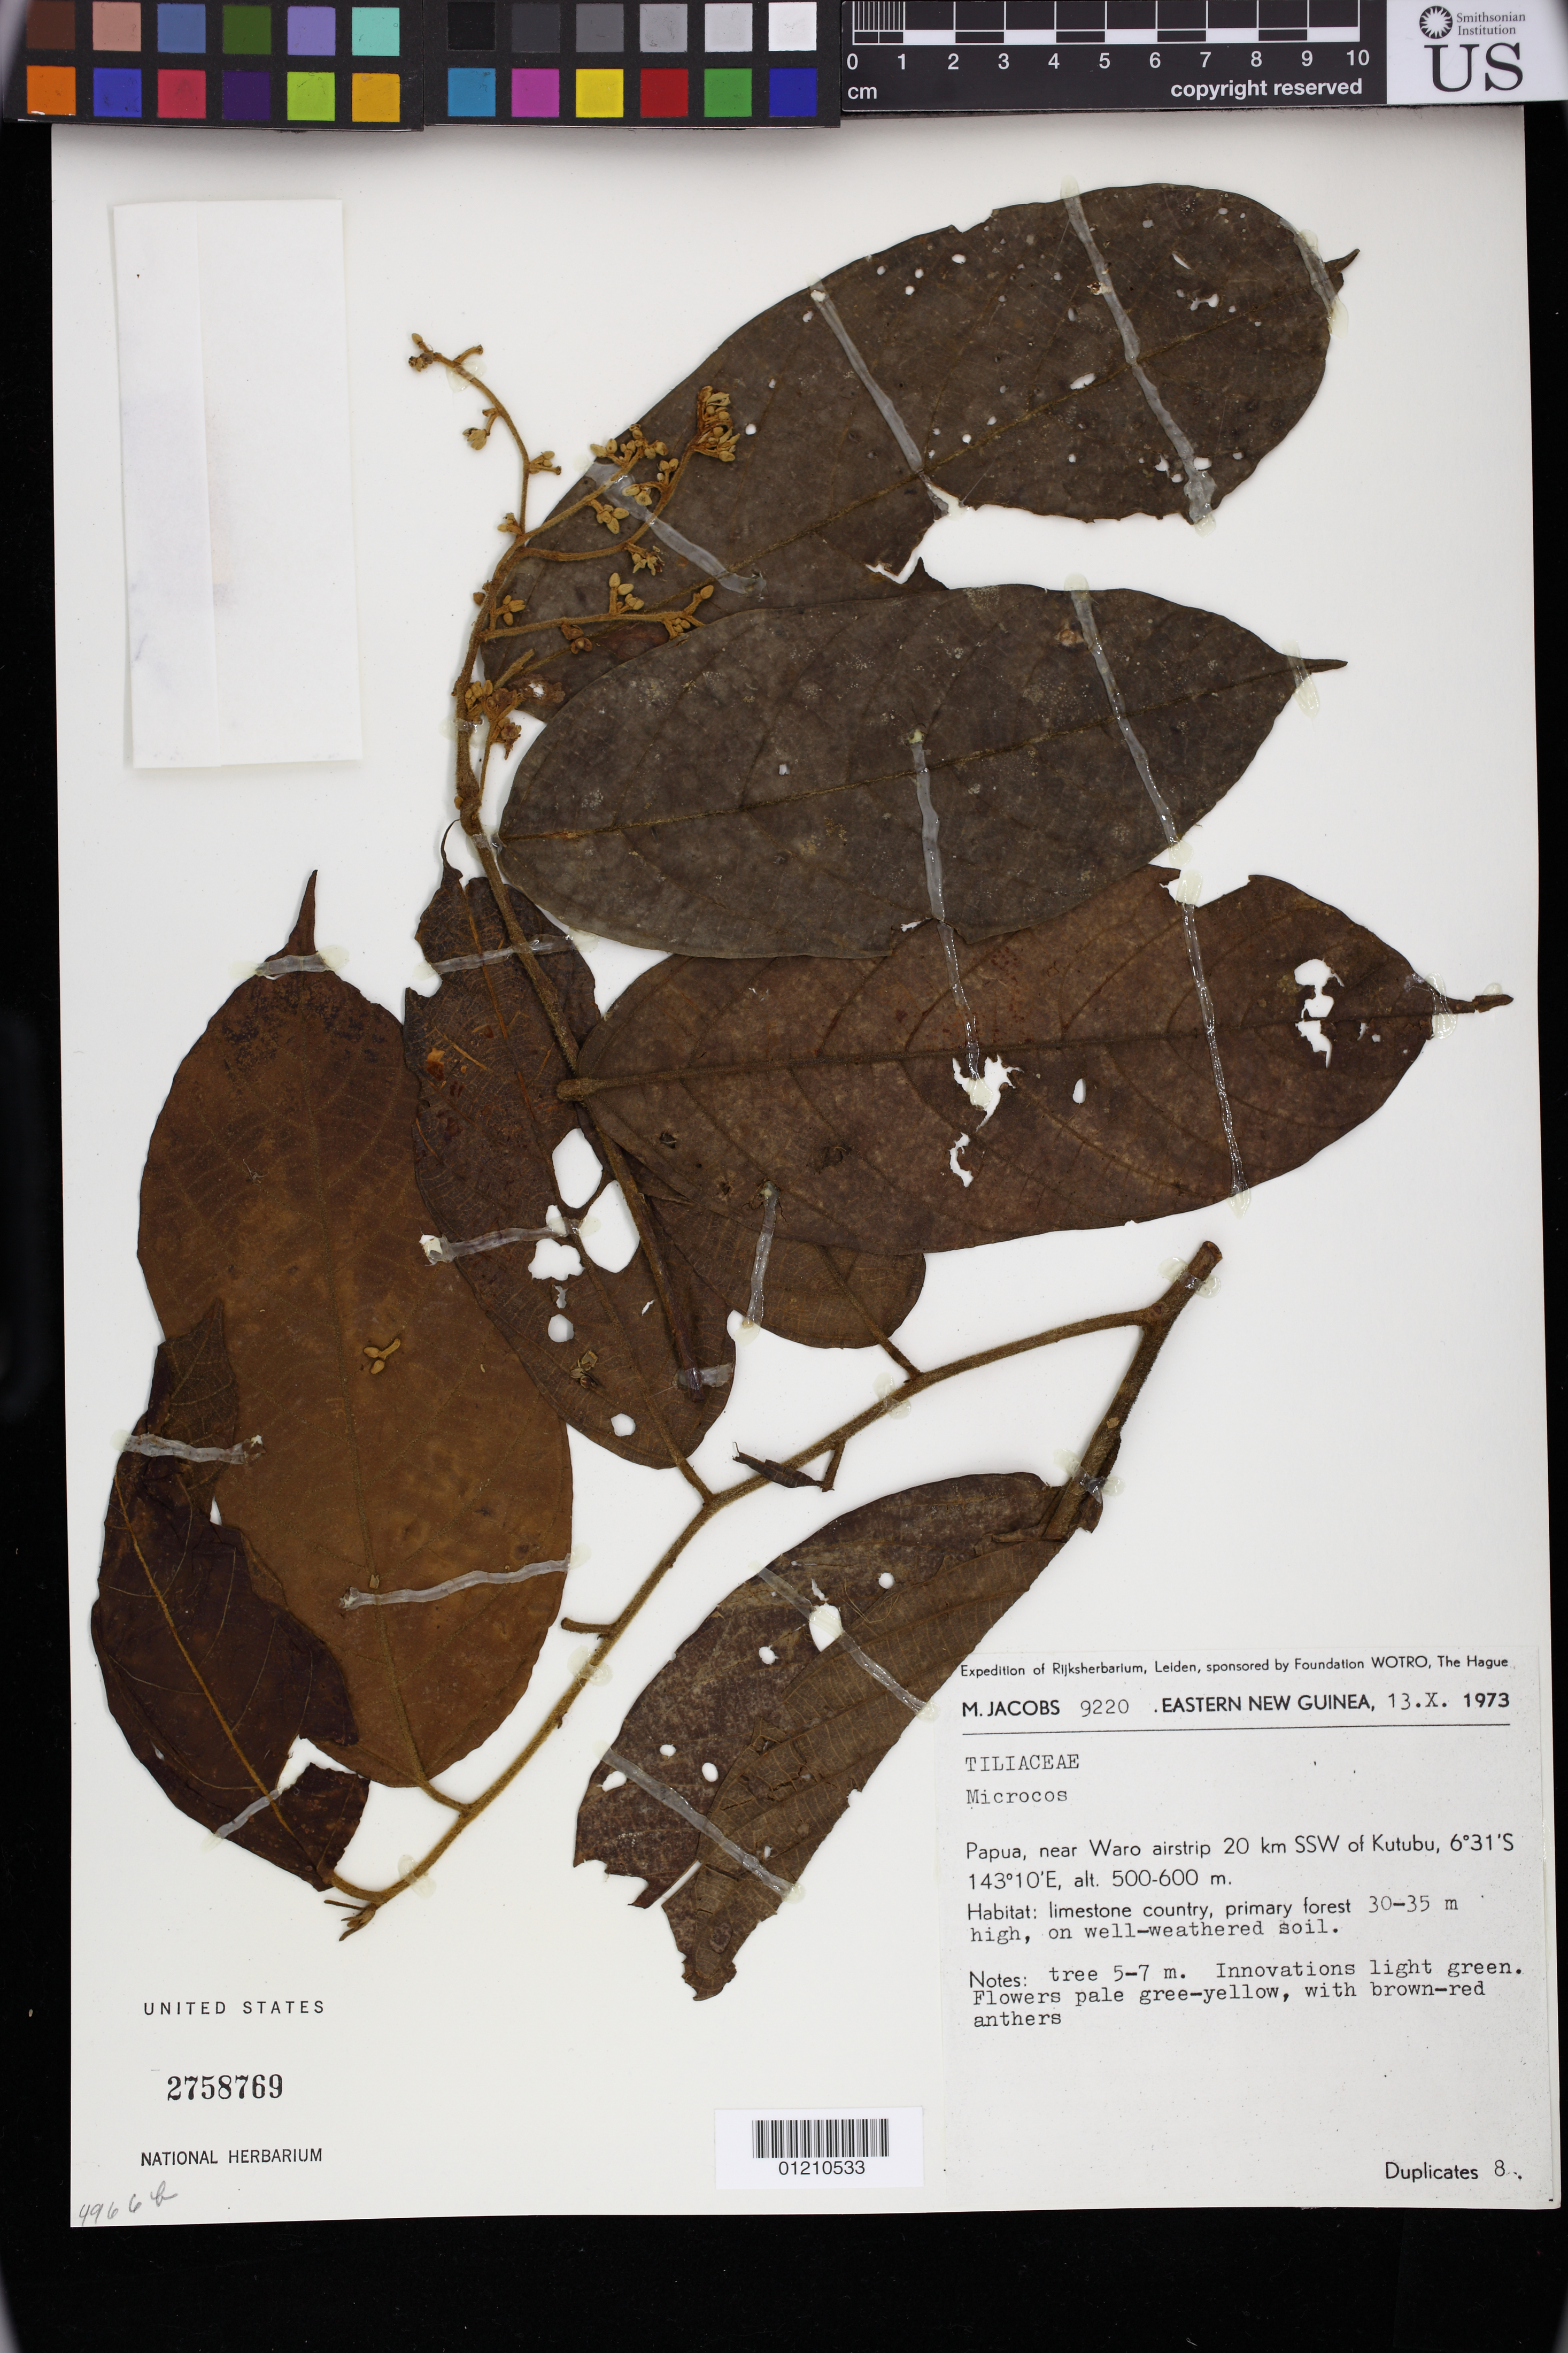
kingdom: Plantae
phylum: Tracheophyta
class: Magnoliopsida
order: Malvales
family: Malvaceae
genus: Microcos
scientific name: Microcos sp.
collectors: M. Jacobs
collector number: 9220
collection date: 1973-10-13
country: Papua New Guinea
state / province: Southern Highlands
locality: Papua, near Waro airstrip, 20 km SSW of Kutubu,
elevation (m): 500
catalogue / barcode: US 2758769